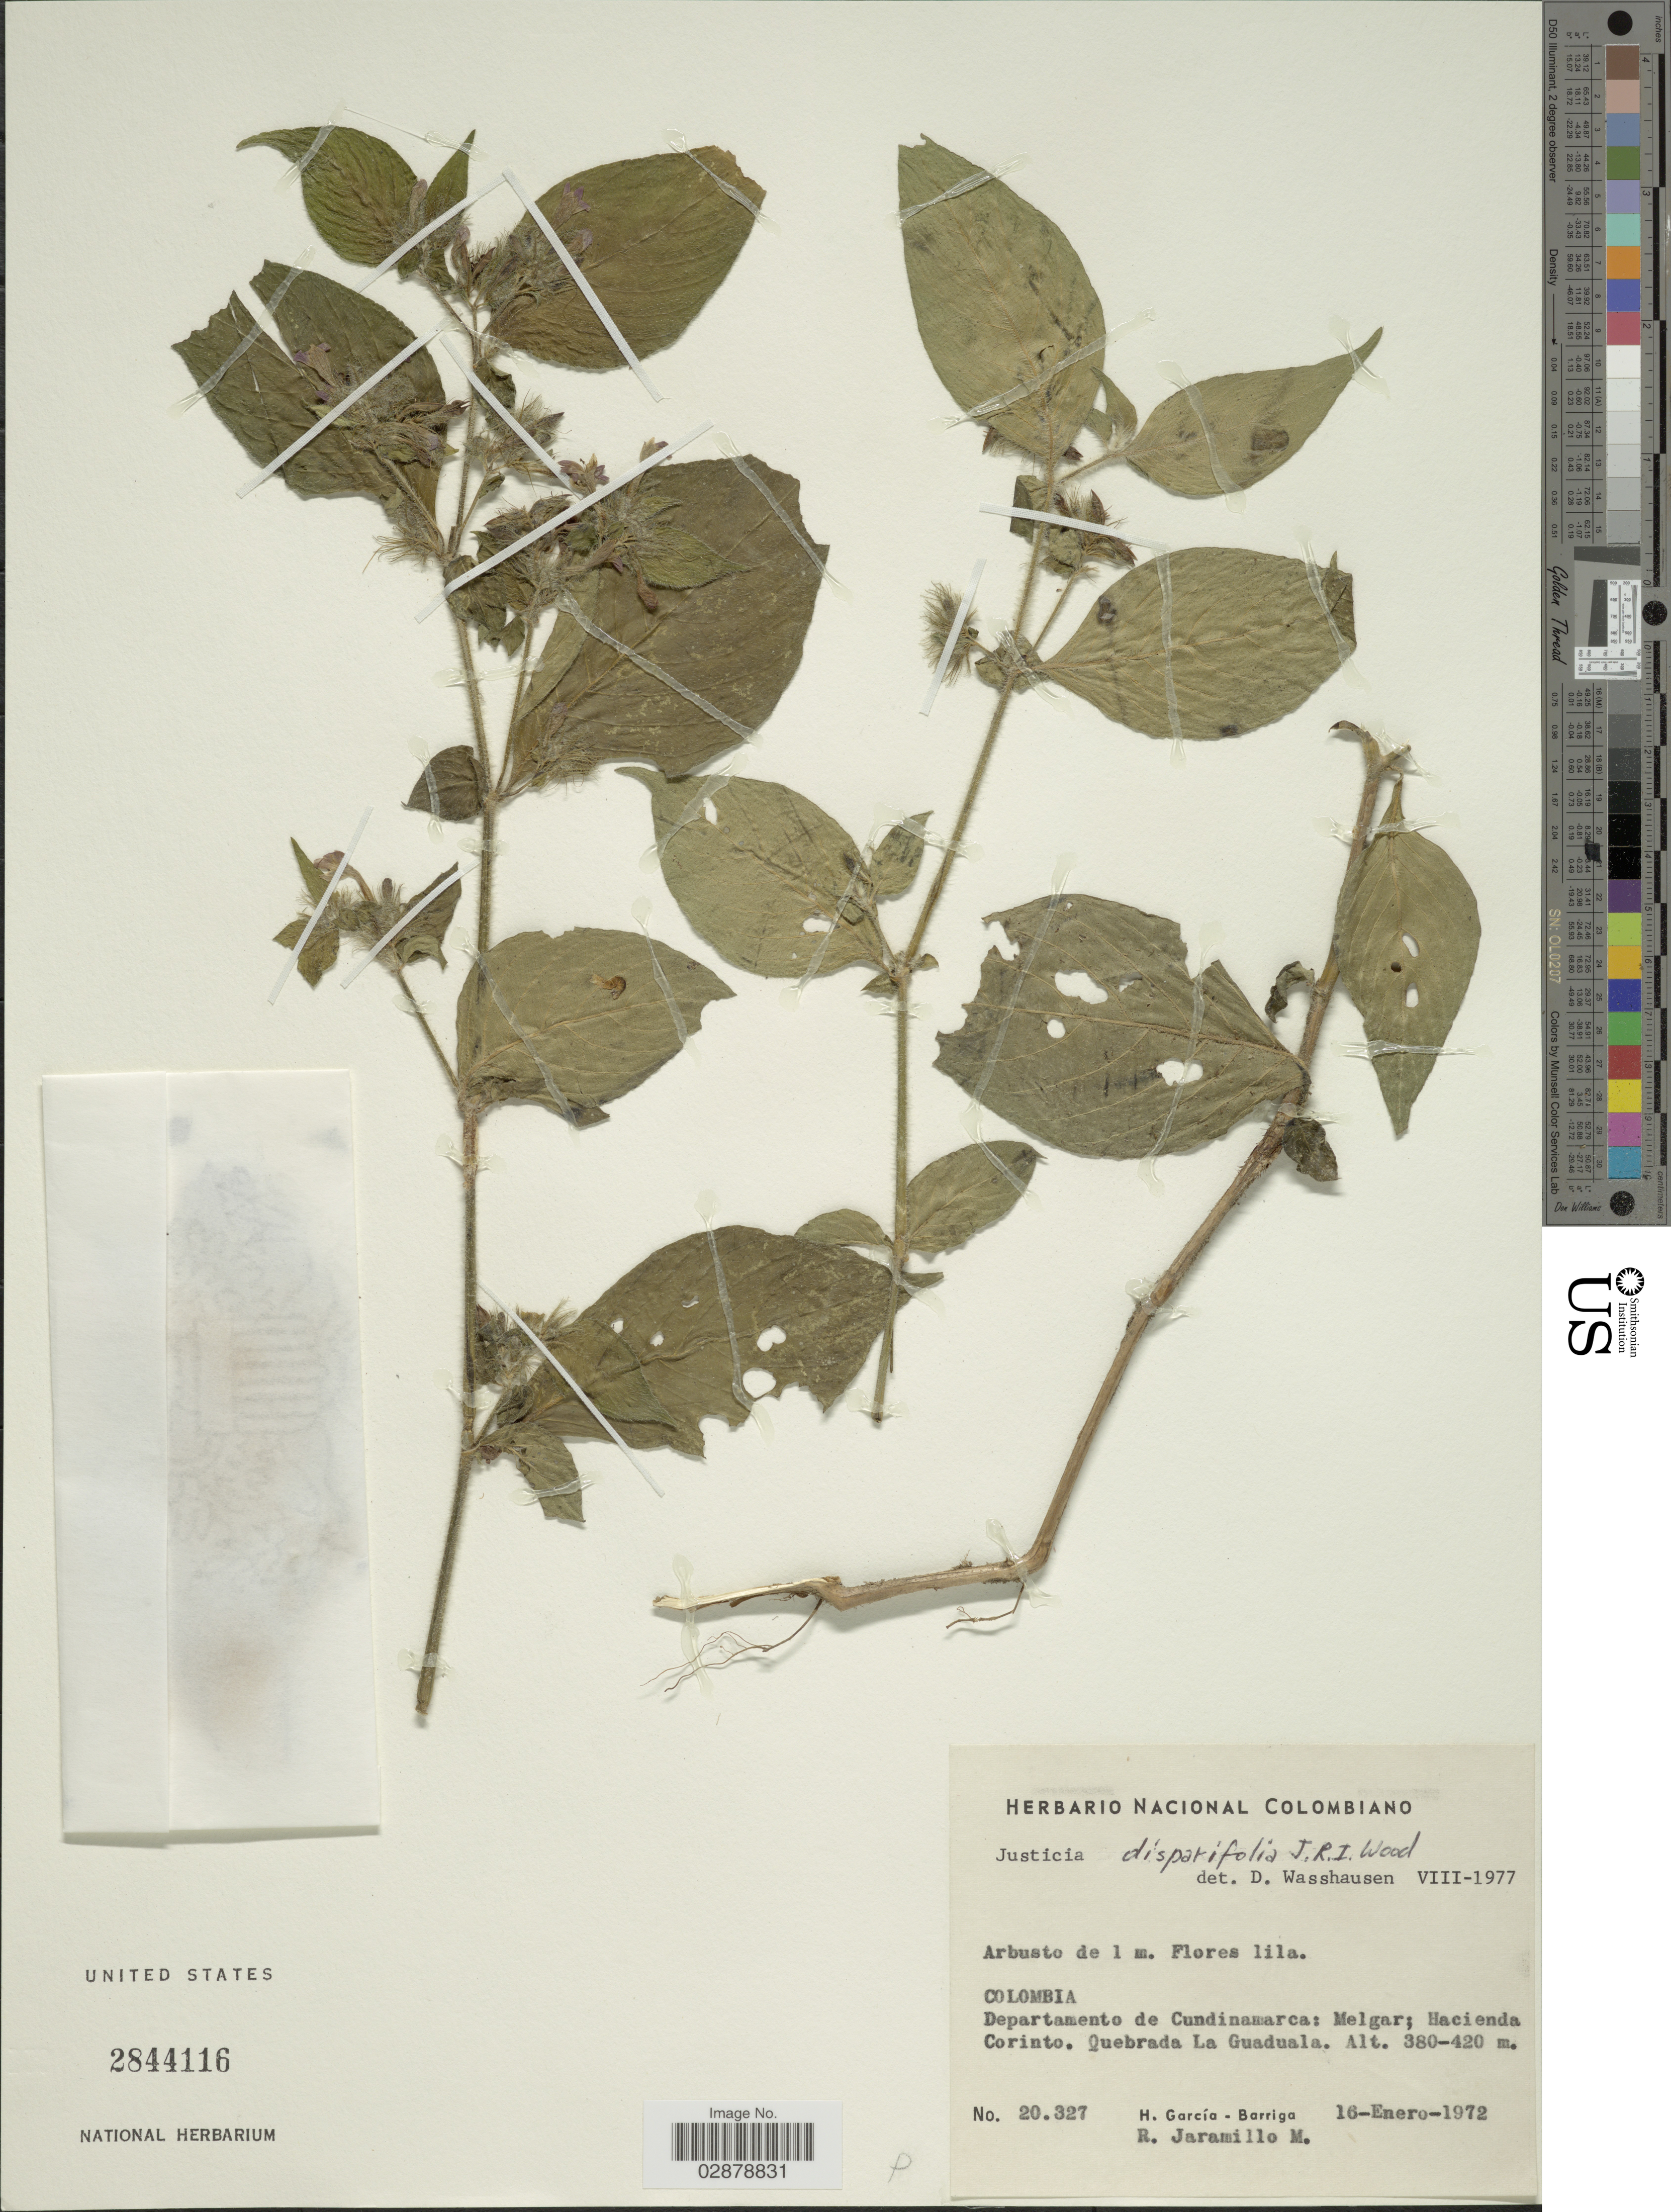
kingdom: Plantae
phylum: Tracheophyta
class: Magnoliopsida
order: Lamiales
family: Acanthaceae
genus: Justicia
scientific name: Justicia disparifolia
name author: J.R.I. Wood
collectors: H. García Barriga & R. Jaramillo M.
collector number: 20327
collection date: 1972-01-16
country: Colombia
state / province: Cundinamarca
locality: Departamento de Cundinamarca: Melgar; Hacienda Corinto. Quebrada la Guaduala.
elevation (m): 380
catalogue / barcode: US 2844116